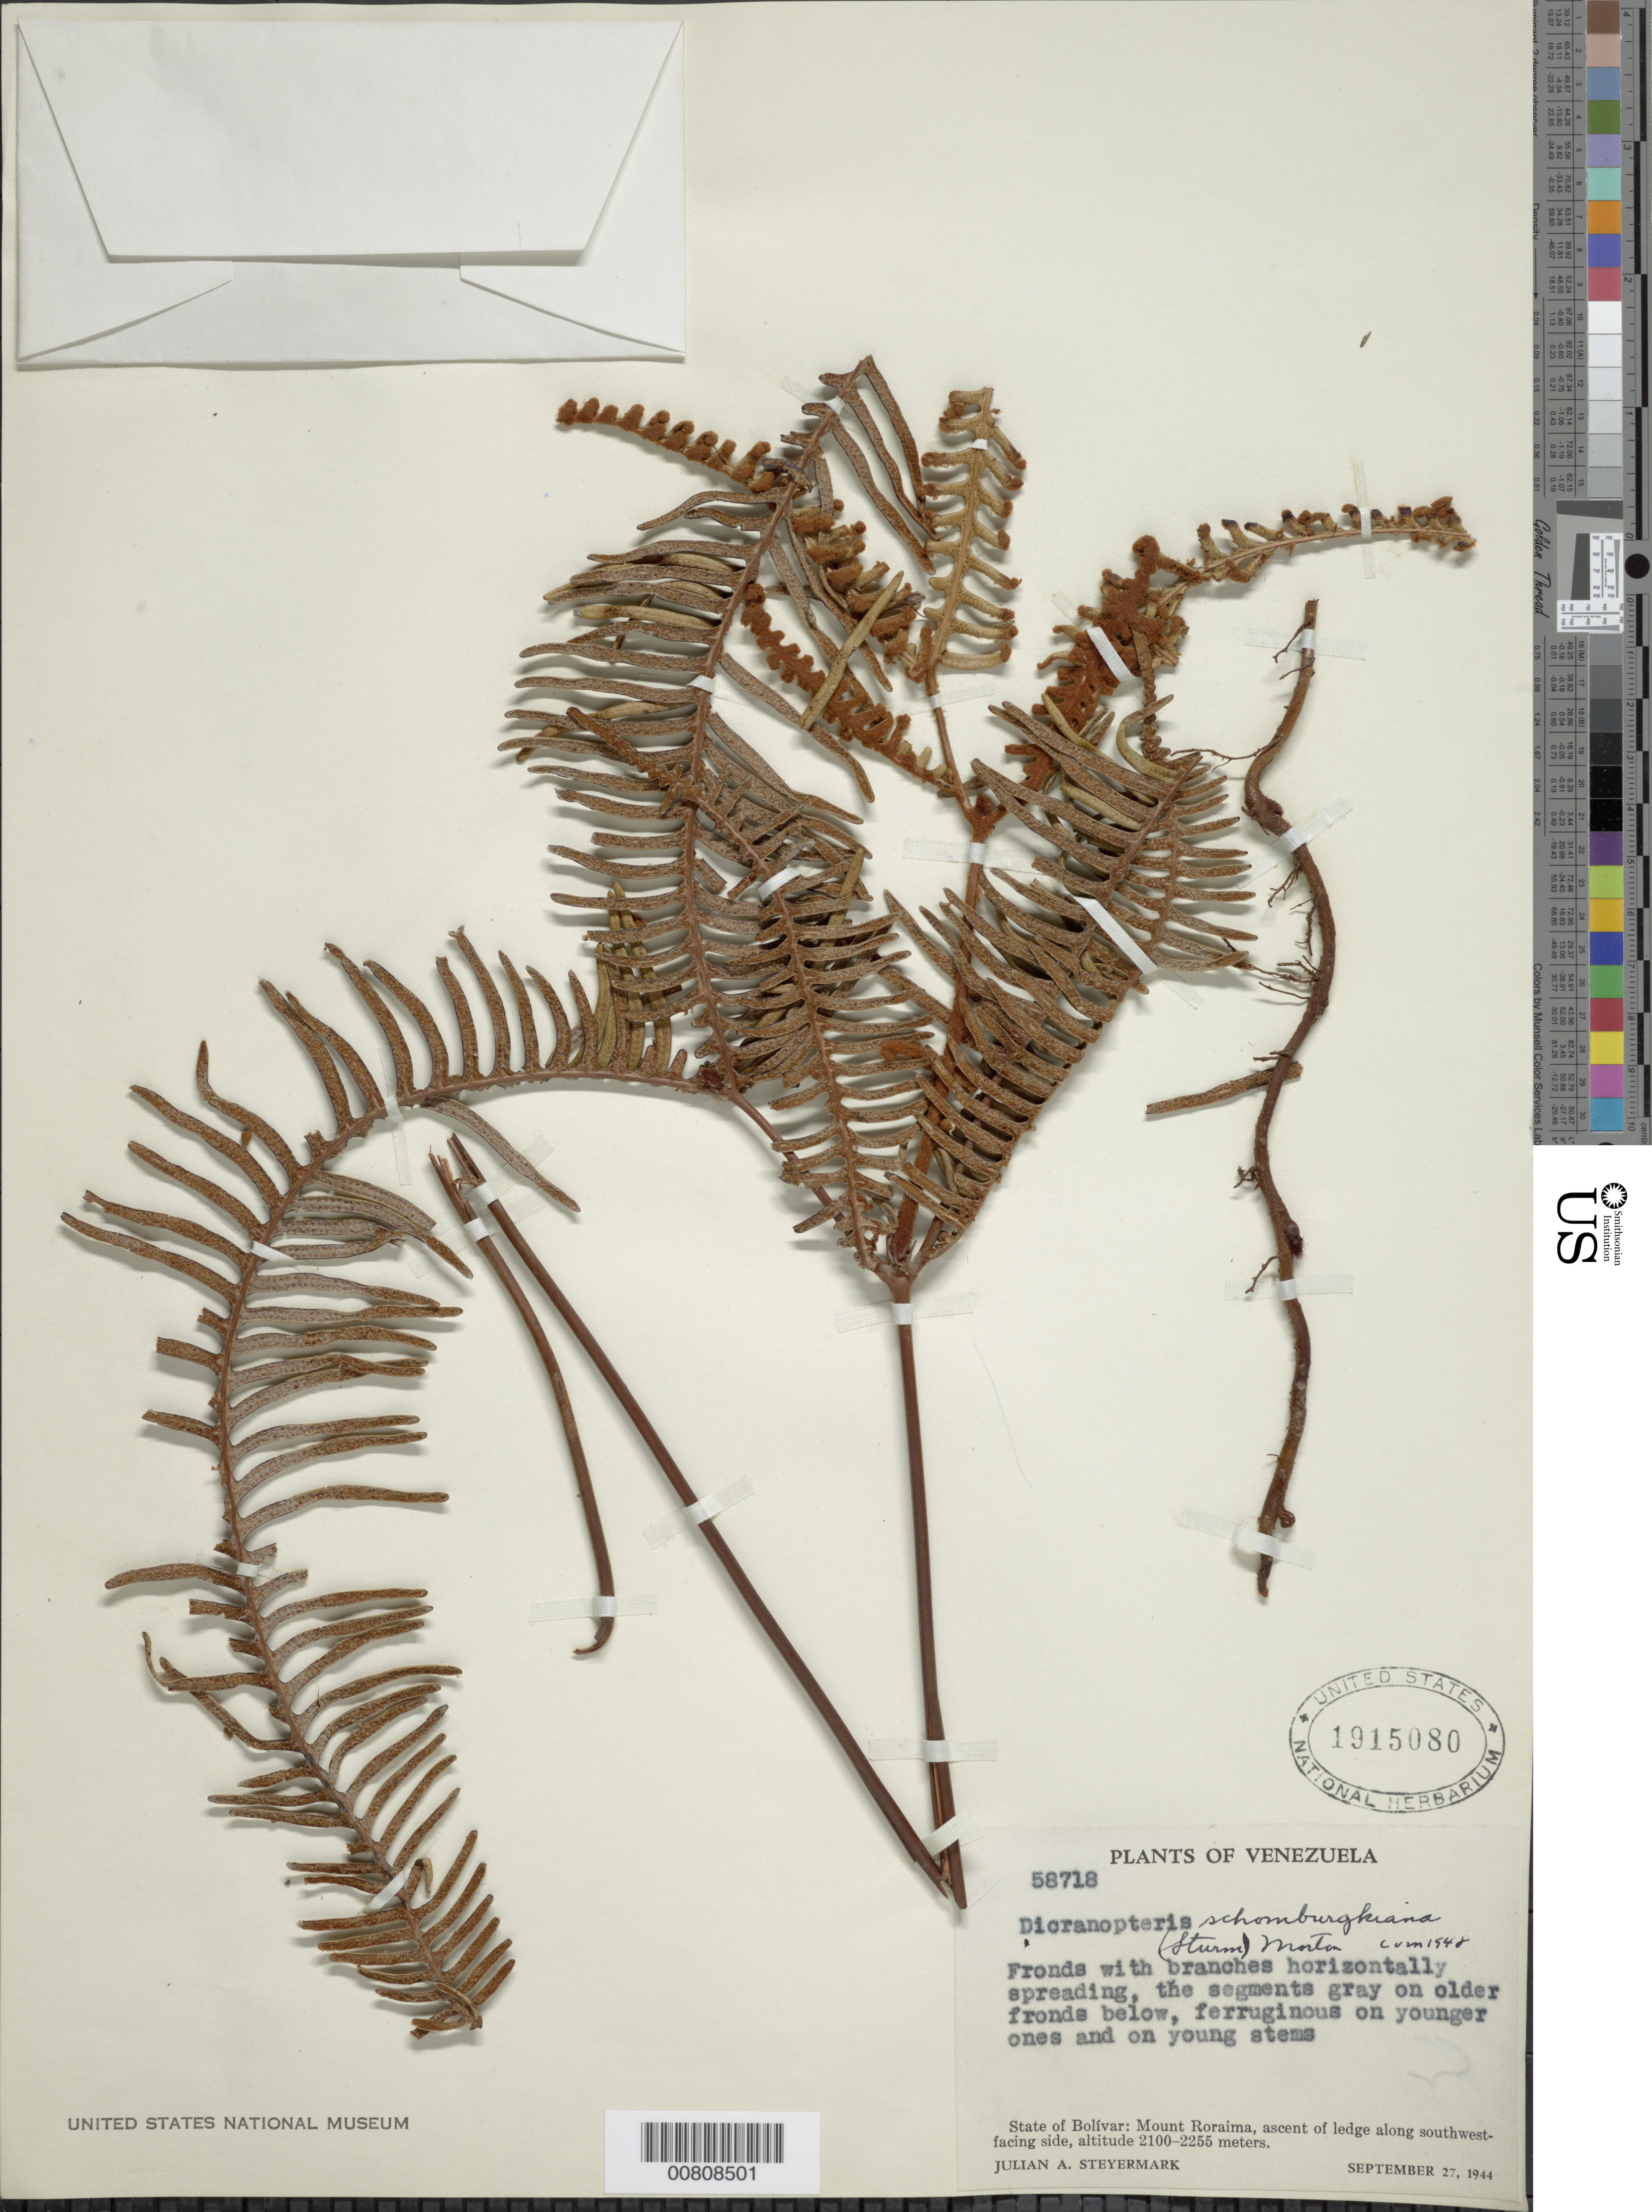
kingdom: Plantae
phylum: Tracheophyta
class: Polypodiopsida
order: Gleicheniales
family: Gleicheniaceae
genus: Dicranopteris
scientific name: Dicranopteris schomburgkiana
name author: (J.W. Sturm) C.V. Morton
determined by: Morton, C. V.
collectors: J. Steyermark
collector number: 58718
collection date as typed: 27-Sep-44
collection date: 1944-09-27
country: Venezuela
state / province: Bolívar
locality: Mt. Roraima, SW-facing side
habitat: Ascent of ledge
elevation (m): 2100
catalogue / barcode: US 1915080